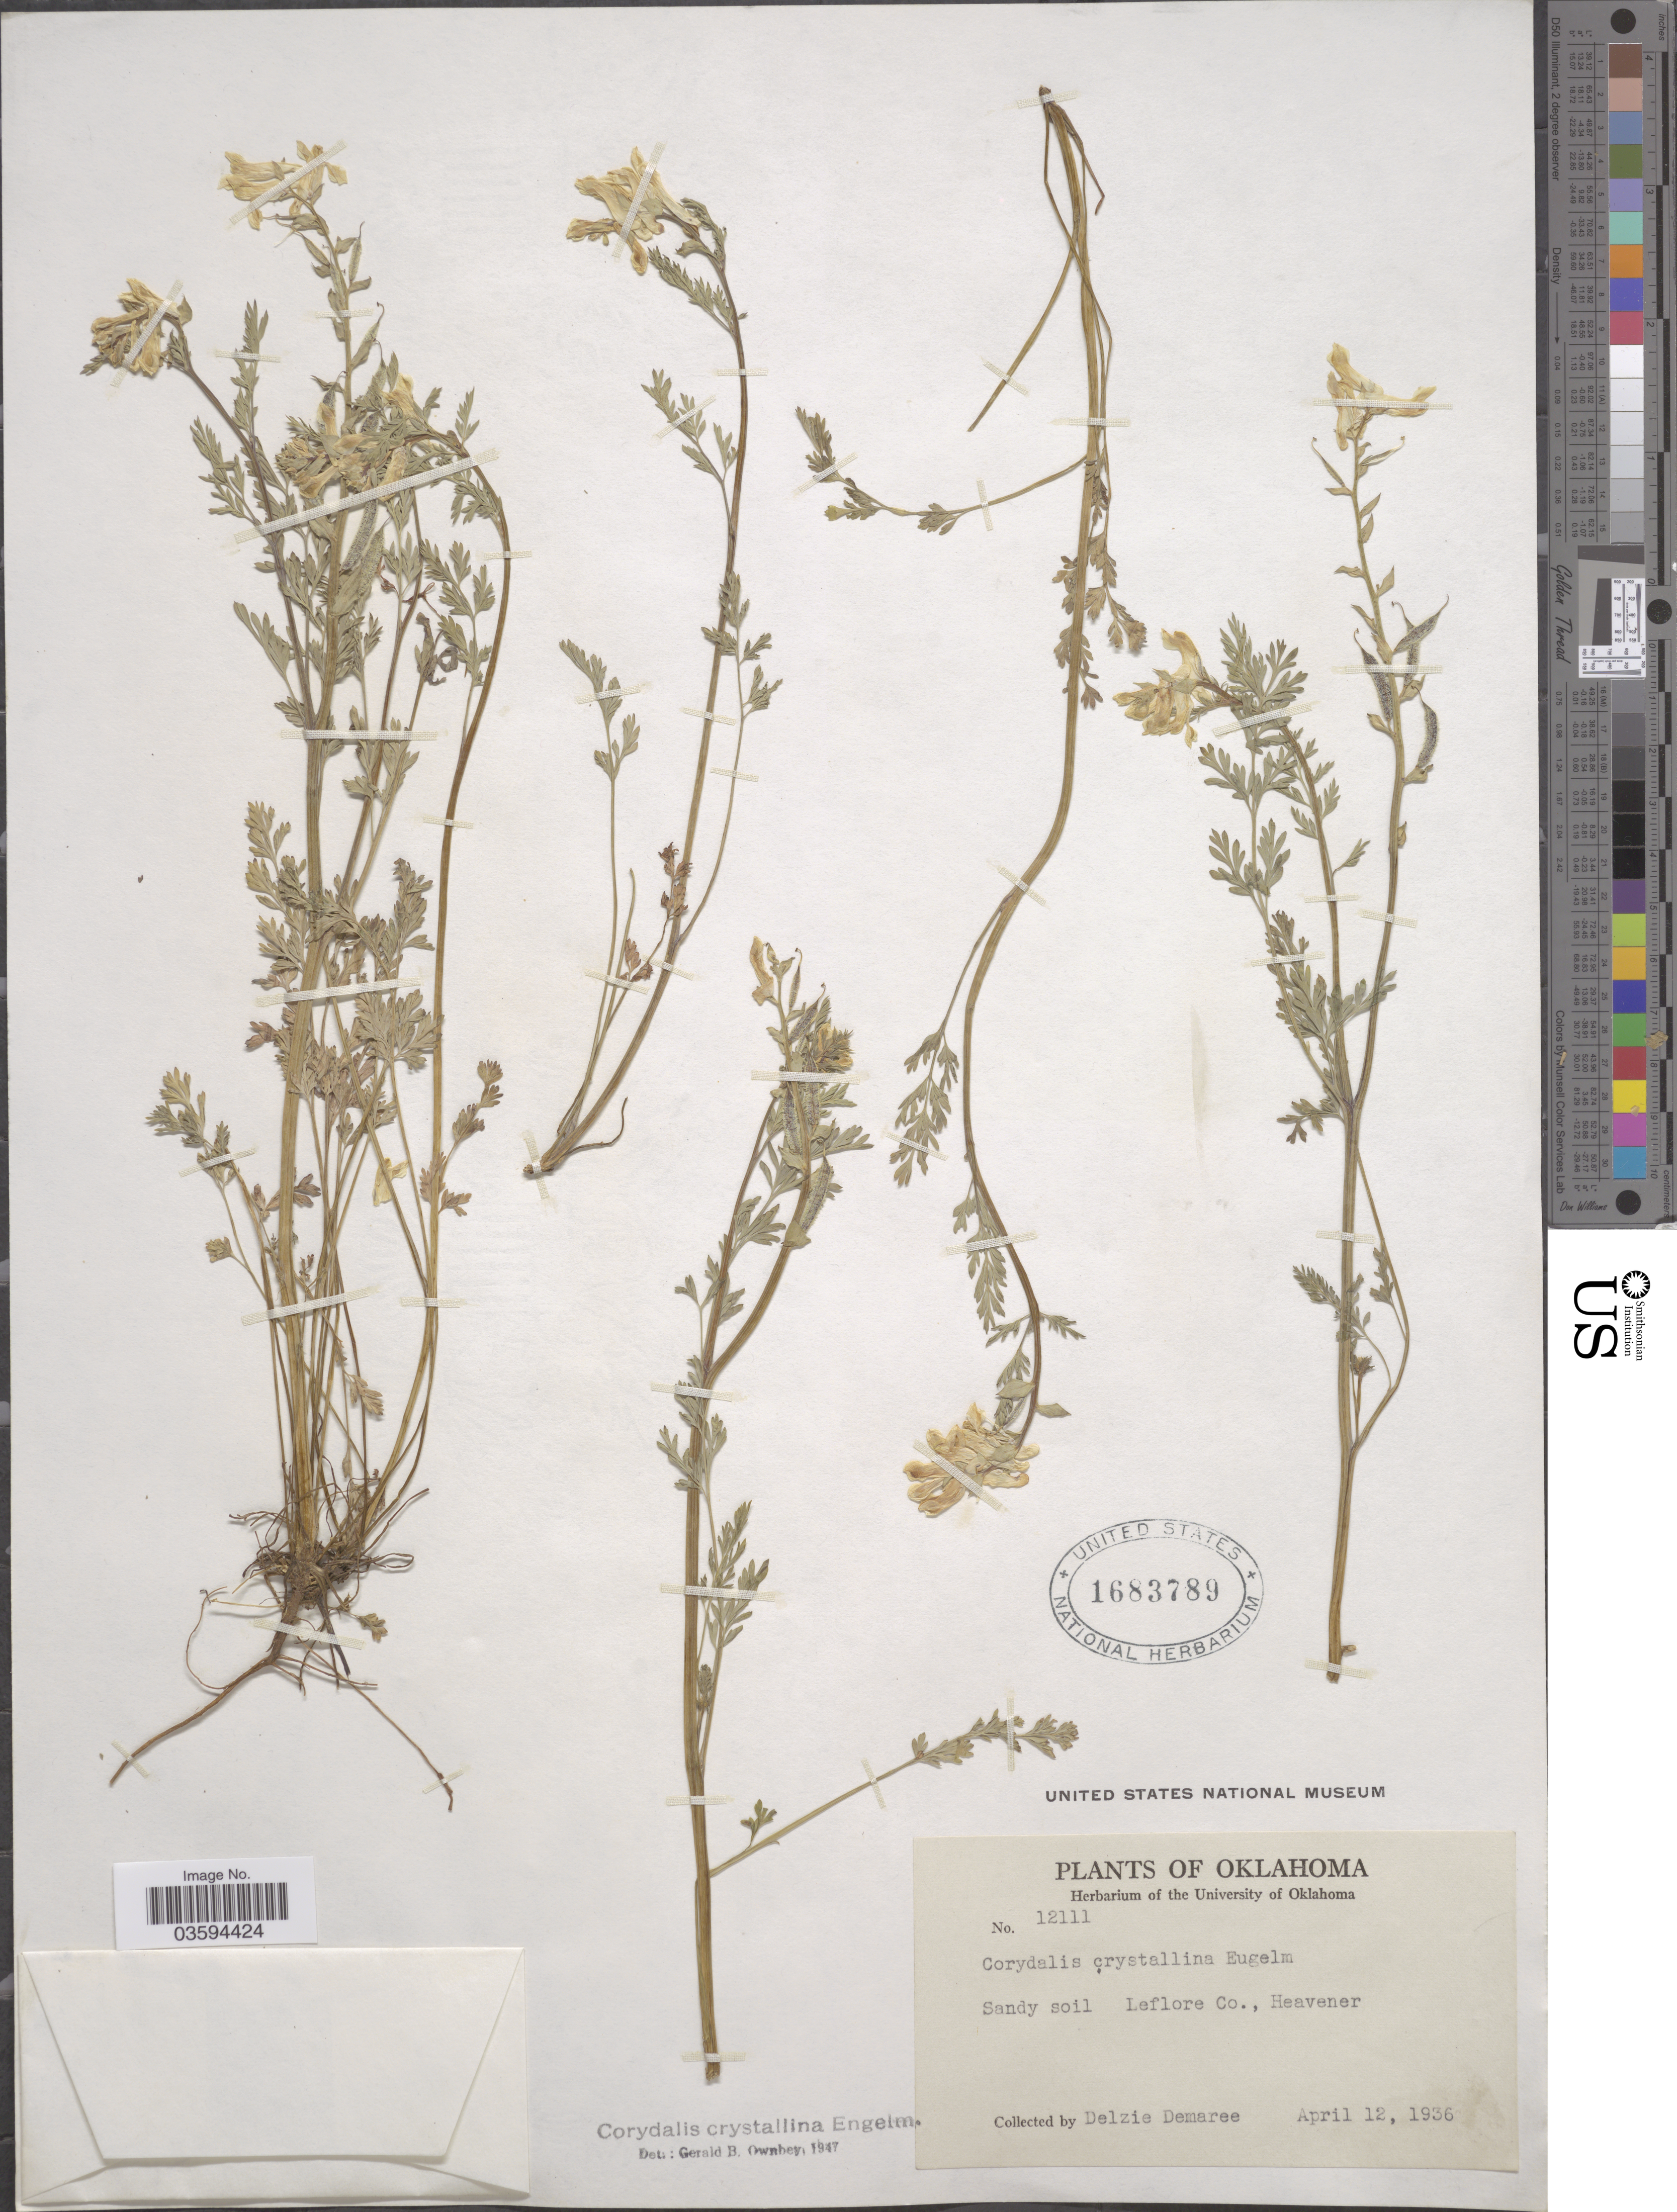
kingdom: Plantae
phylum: Tracheophyta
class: Magnoliopsida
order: Ranunculales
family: Papaveraceae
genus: Corydalis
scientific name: Corydalis crystallina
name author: (Engelm. ex A. Gray) Torr. & A. Gray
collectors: D. Demaree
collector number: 12111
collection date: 1936-04-12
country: United States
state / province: Oklahoma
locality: Leflore Co., Heavener.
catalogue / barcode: US 1683789